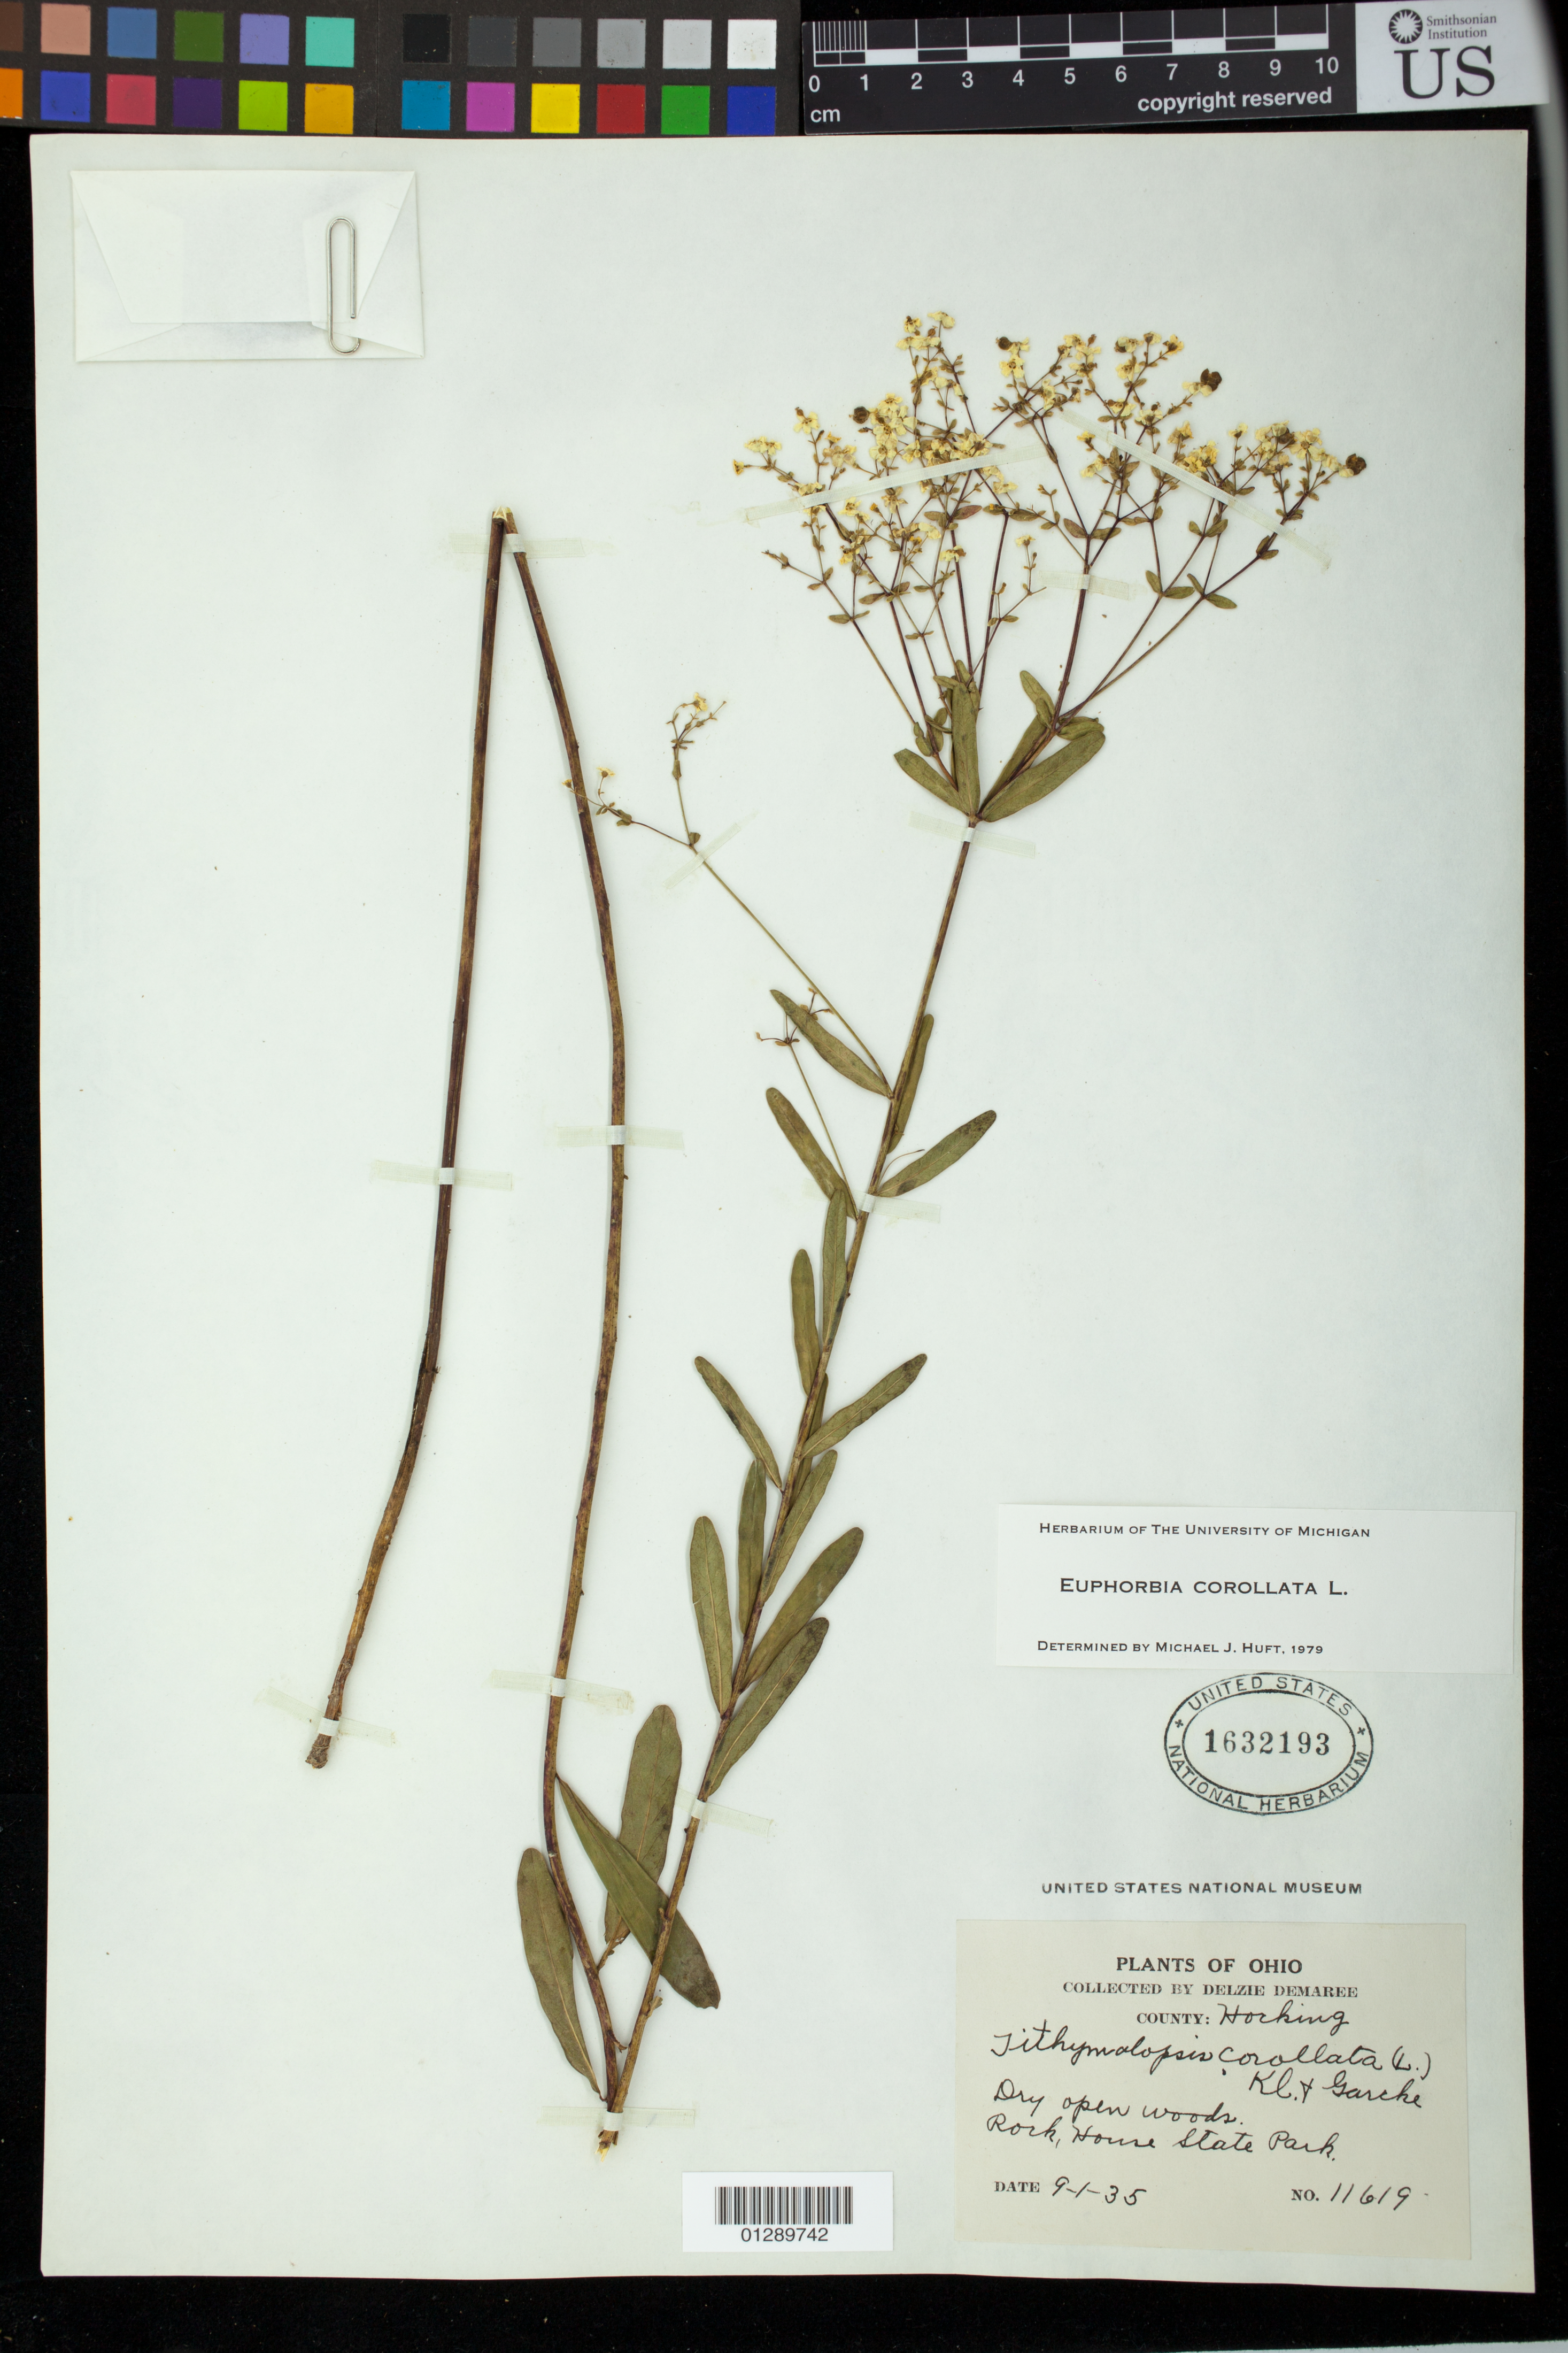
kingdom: Plantae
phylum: Tracheophyta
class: Magnoliopsida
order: Malpighiales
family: Euphorbiaceae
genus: Euphorbia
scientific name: Euphorbia corollata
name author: L.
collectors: D. Demaree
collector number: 11619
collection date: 1935-09-01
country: United States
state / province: Ohio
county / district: Hocking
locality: Rock House State Park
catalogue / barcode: US 1632193